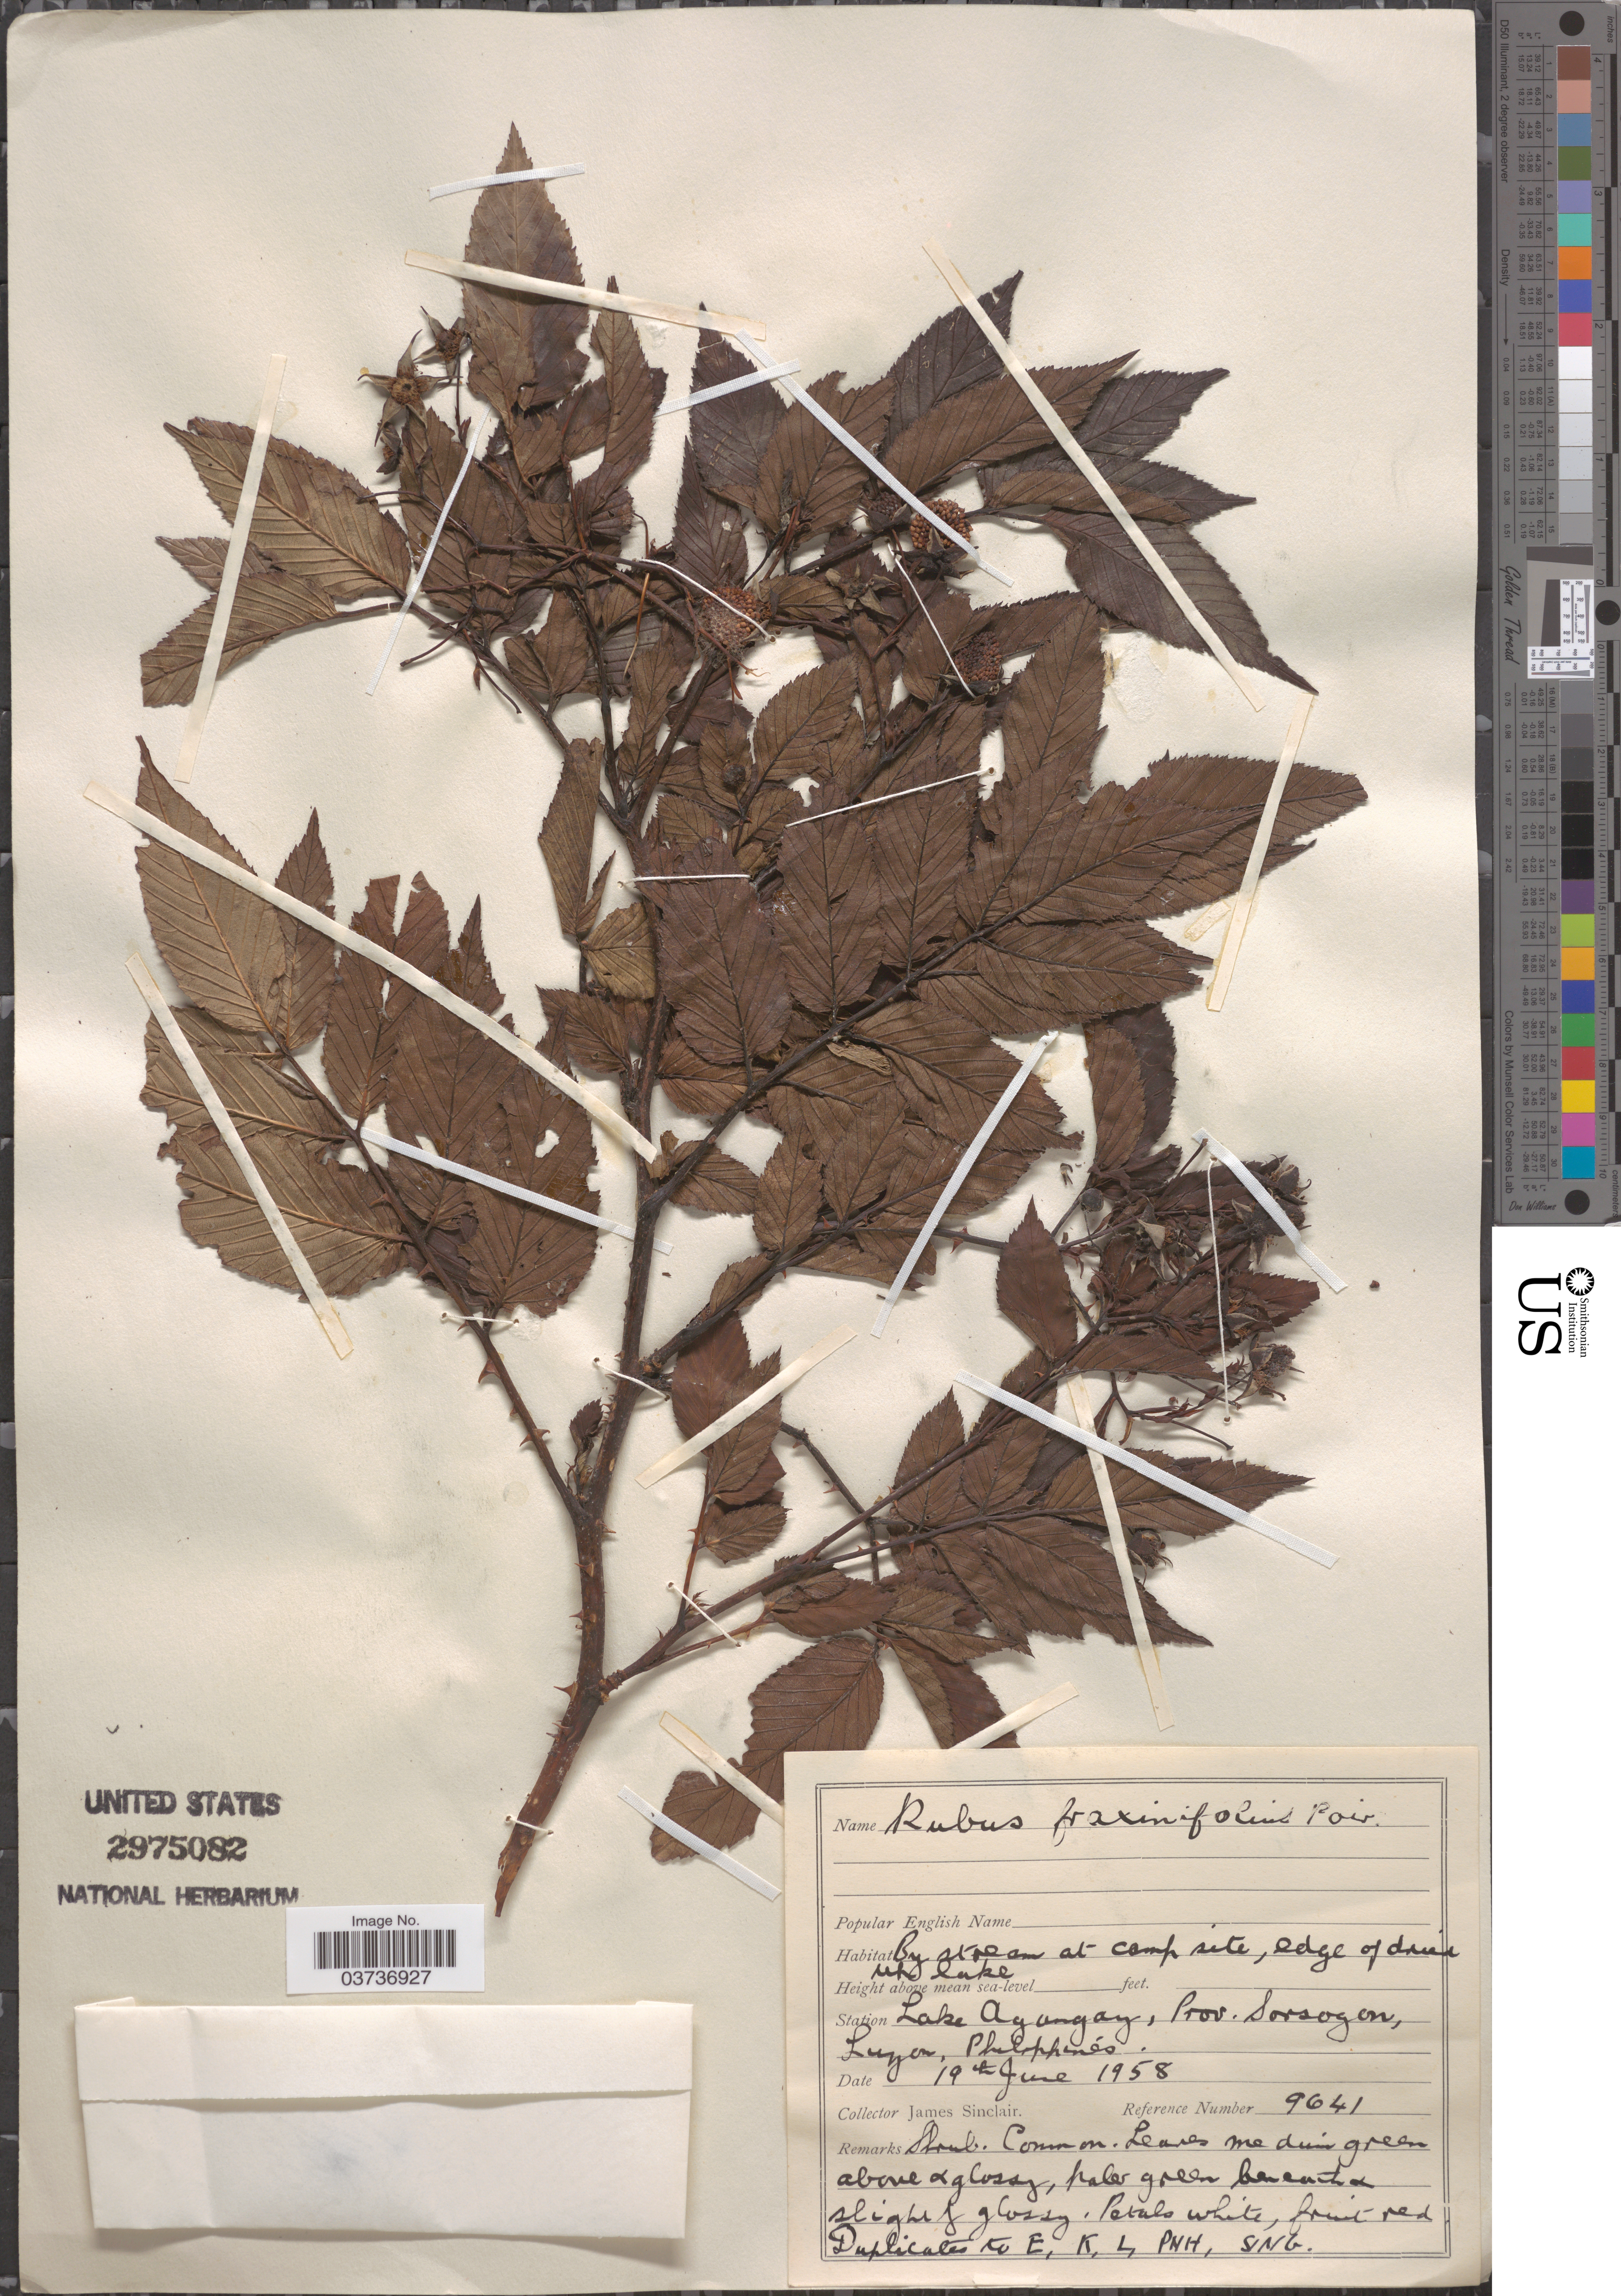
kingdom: Plantae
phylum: Tracheophyta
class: Magnoliopsida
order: Rosales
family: Rosaceae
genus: Rubus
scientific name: Rubus fraxinifolius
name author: Hayata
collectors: J. Sinclair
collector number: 9641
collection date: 1958-06-19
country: Philippines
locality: Station Lake Agangay, Prov. Sorsogon, Luzon.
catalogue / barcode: US 2975082